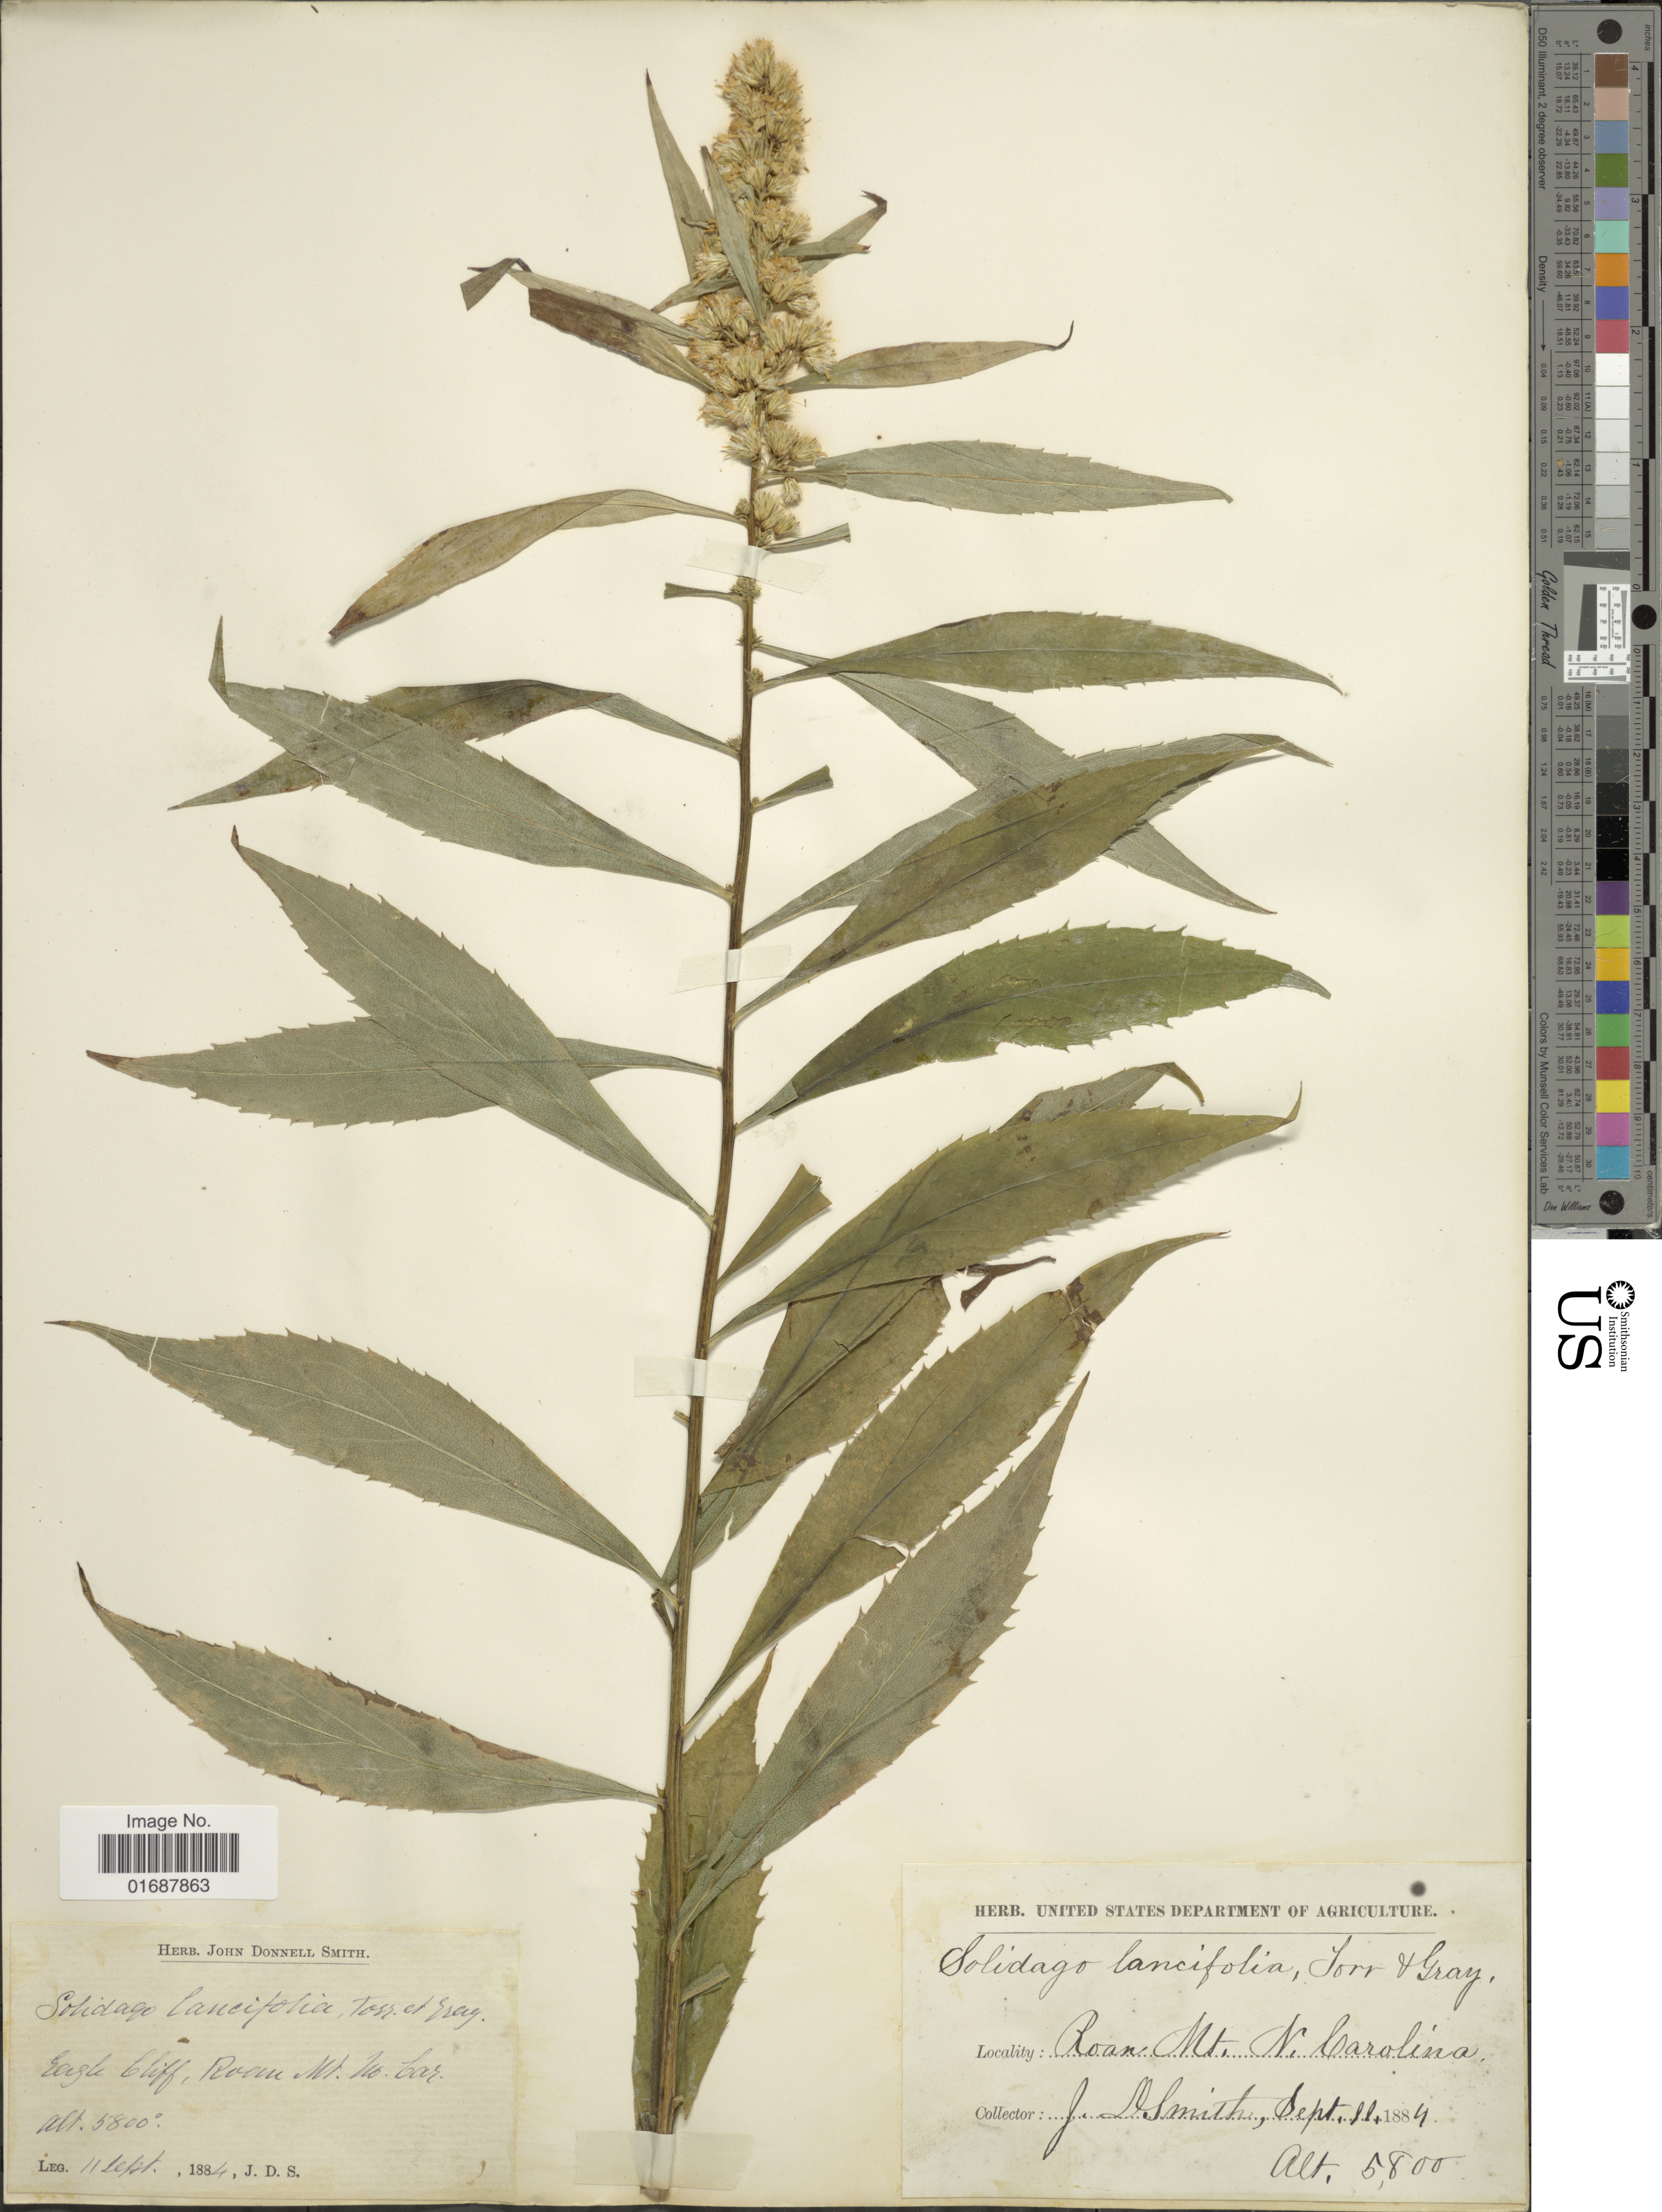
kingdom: Plantae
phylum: Tracheophyta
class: Magnoliopsida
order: Asterales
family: Asteraceae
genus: Solidago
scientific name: Solidago lancifolia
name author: (Torr. & A. Gray) Chapman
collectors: J. Donnell Smith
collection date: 1884-09-11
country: United States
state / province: North Carolina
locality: Roan Mt. N. Carolina. Eagle Cliff,